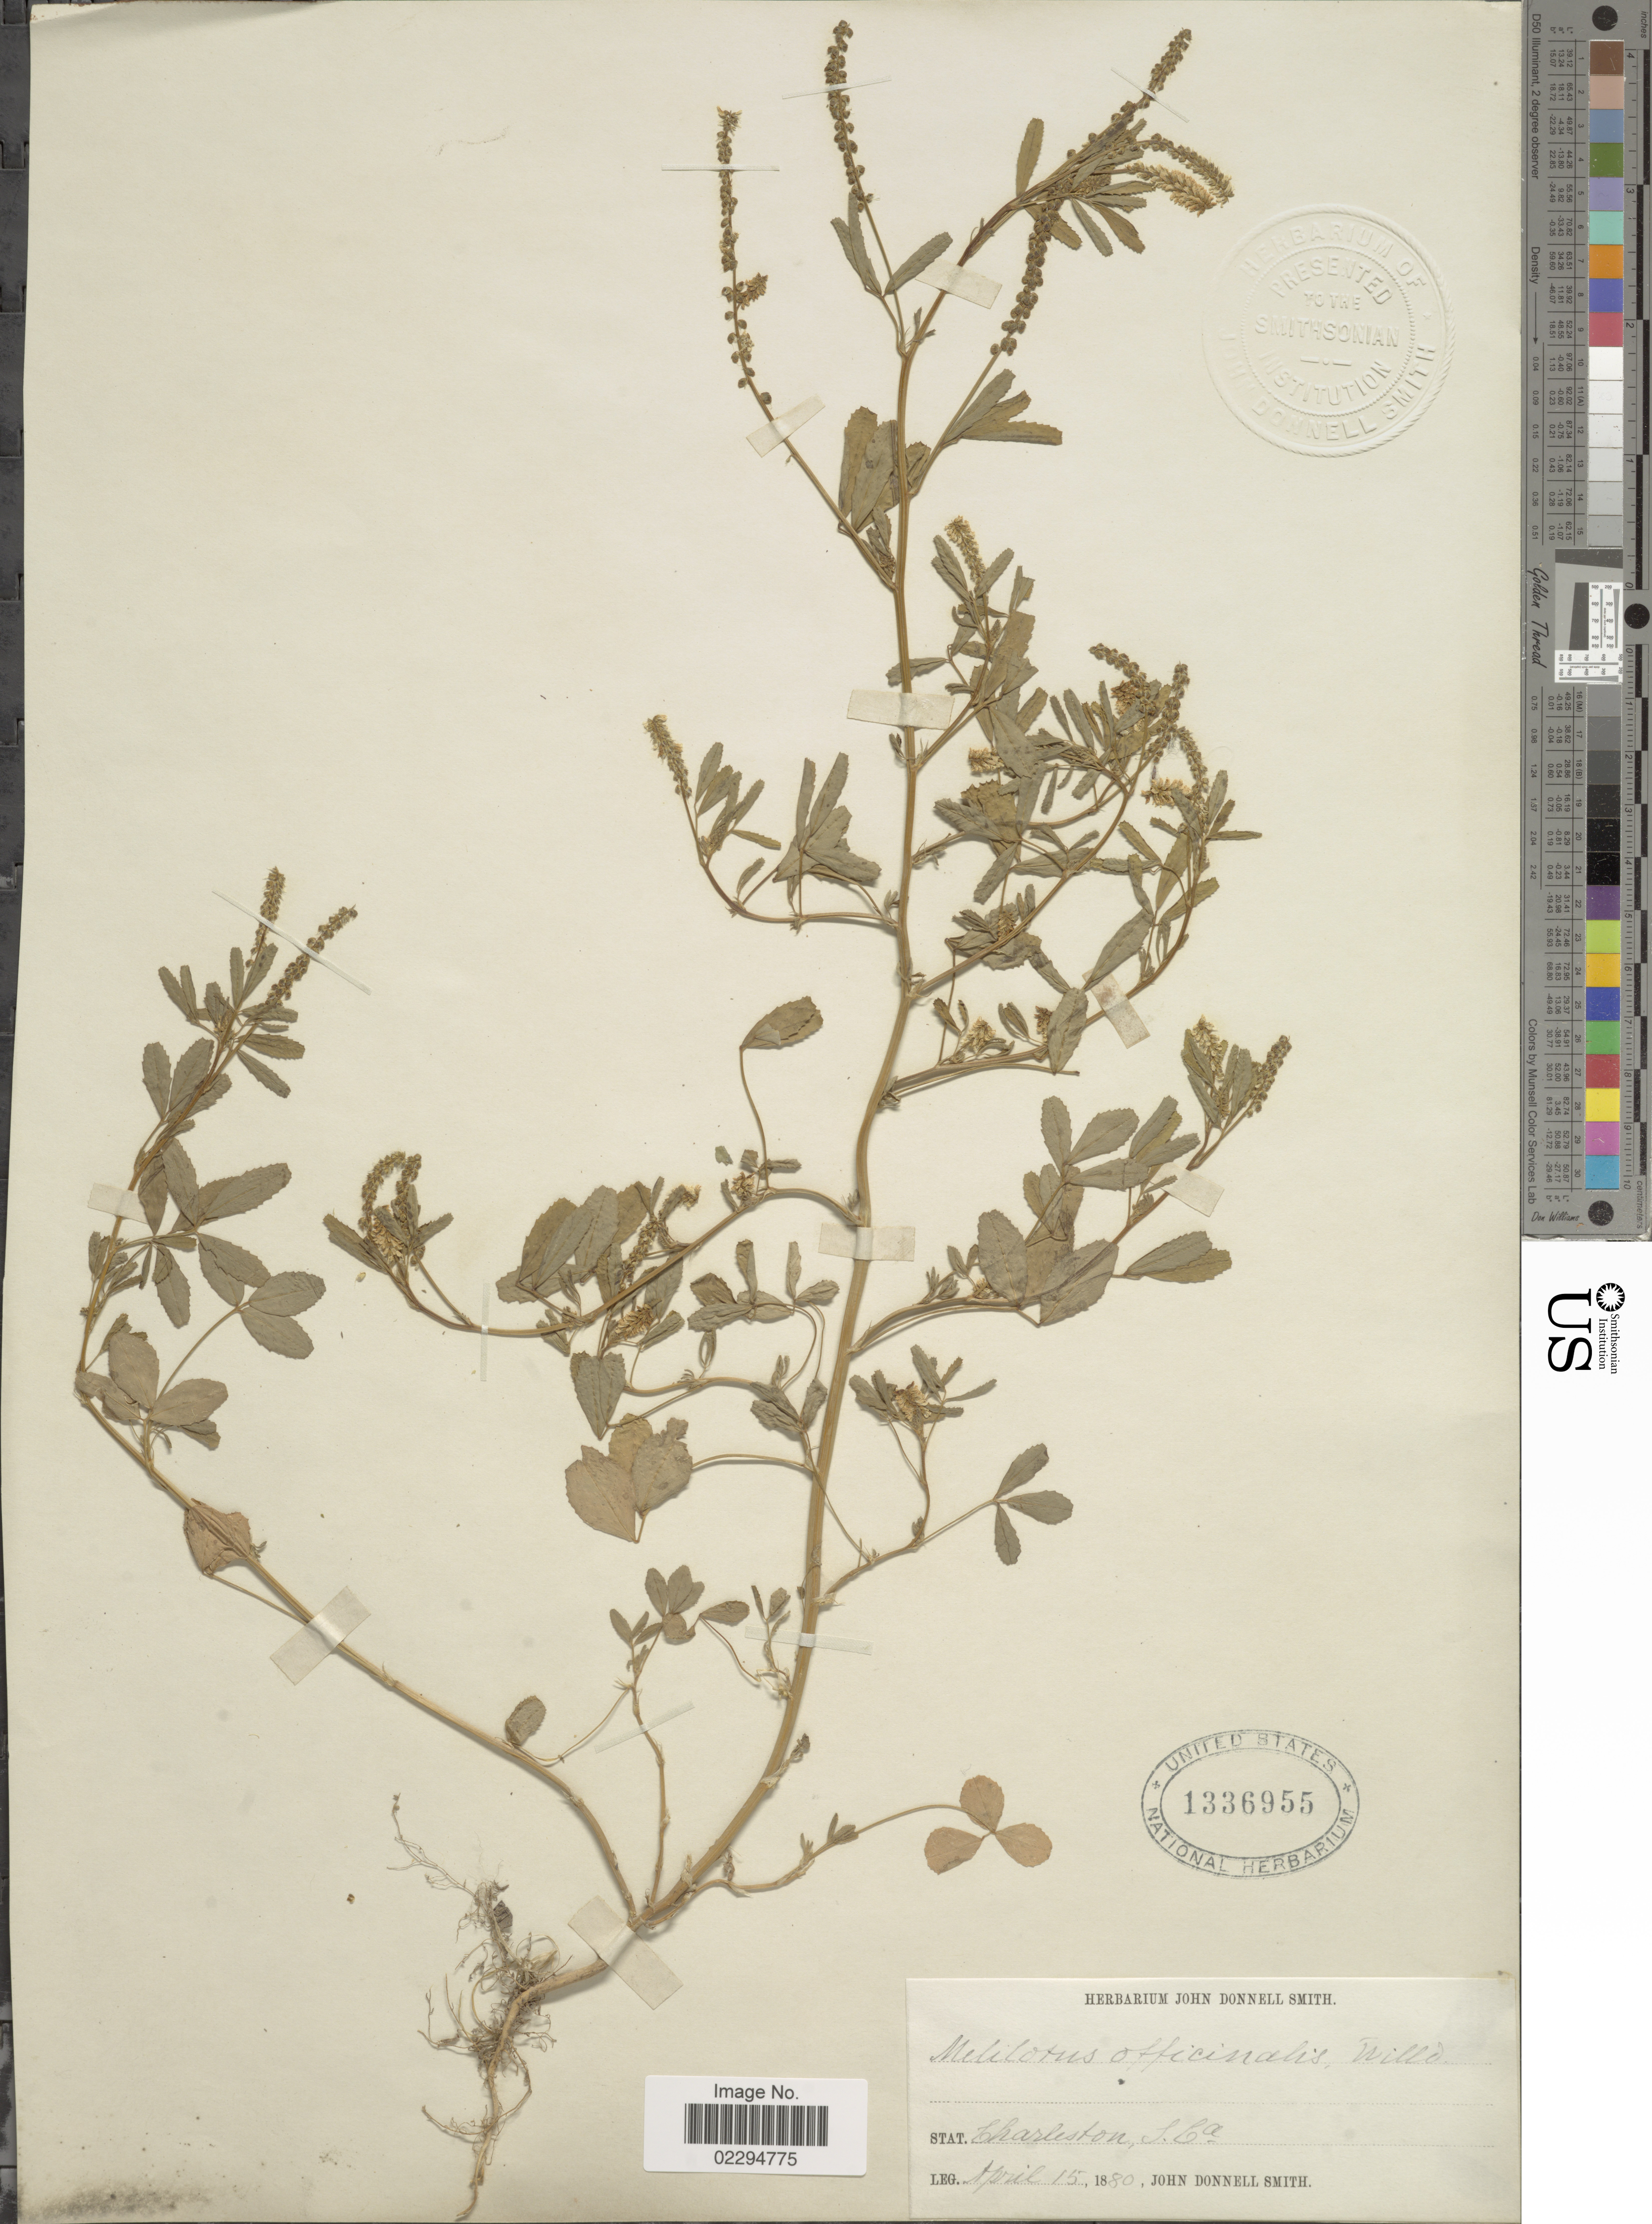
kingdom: Plantae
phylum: Tracheophyta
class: Magnoliopsida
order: Fabales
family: Fabaceae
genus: Melilotus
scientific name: Melilotus officinalis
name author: (L.) Lam.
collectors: J. Donnell Smith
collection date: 1880-04-15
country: United States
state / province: South Carolina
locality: Charleston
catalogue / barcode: US 1336955